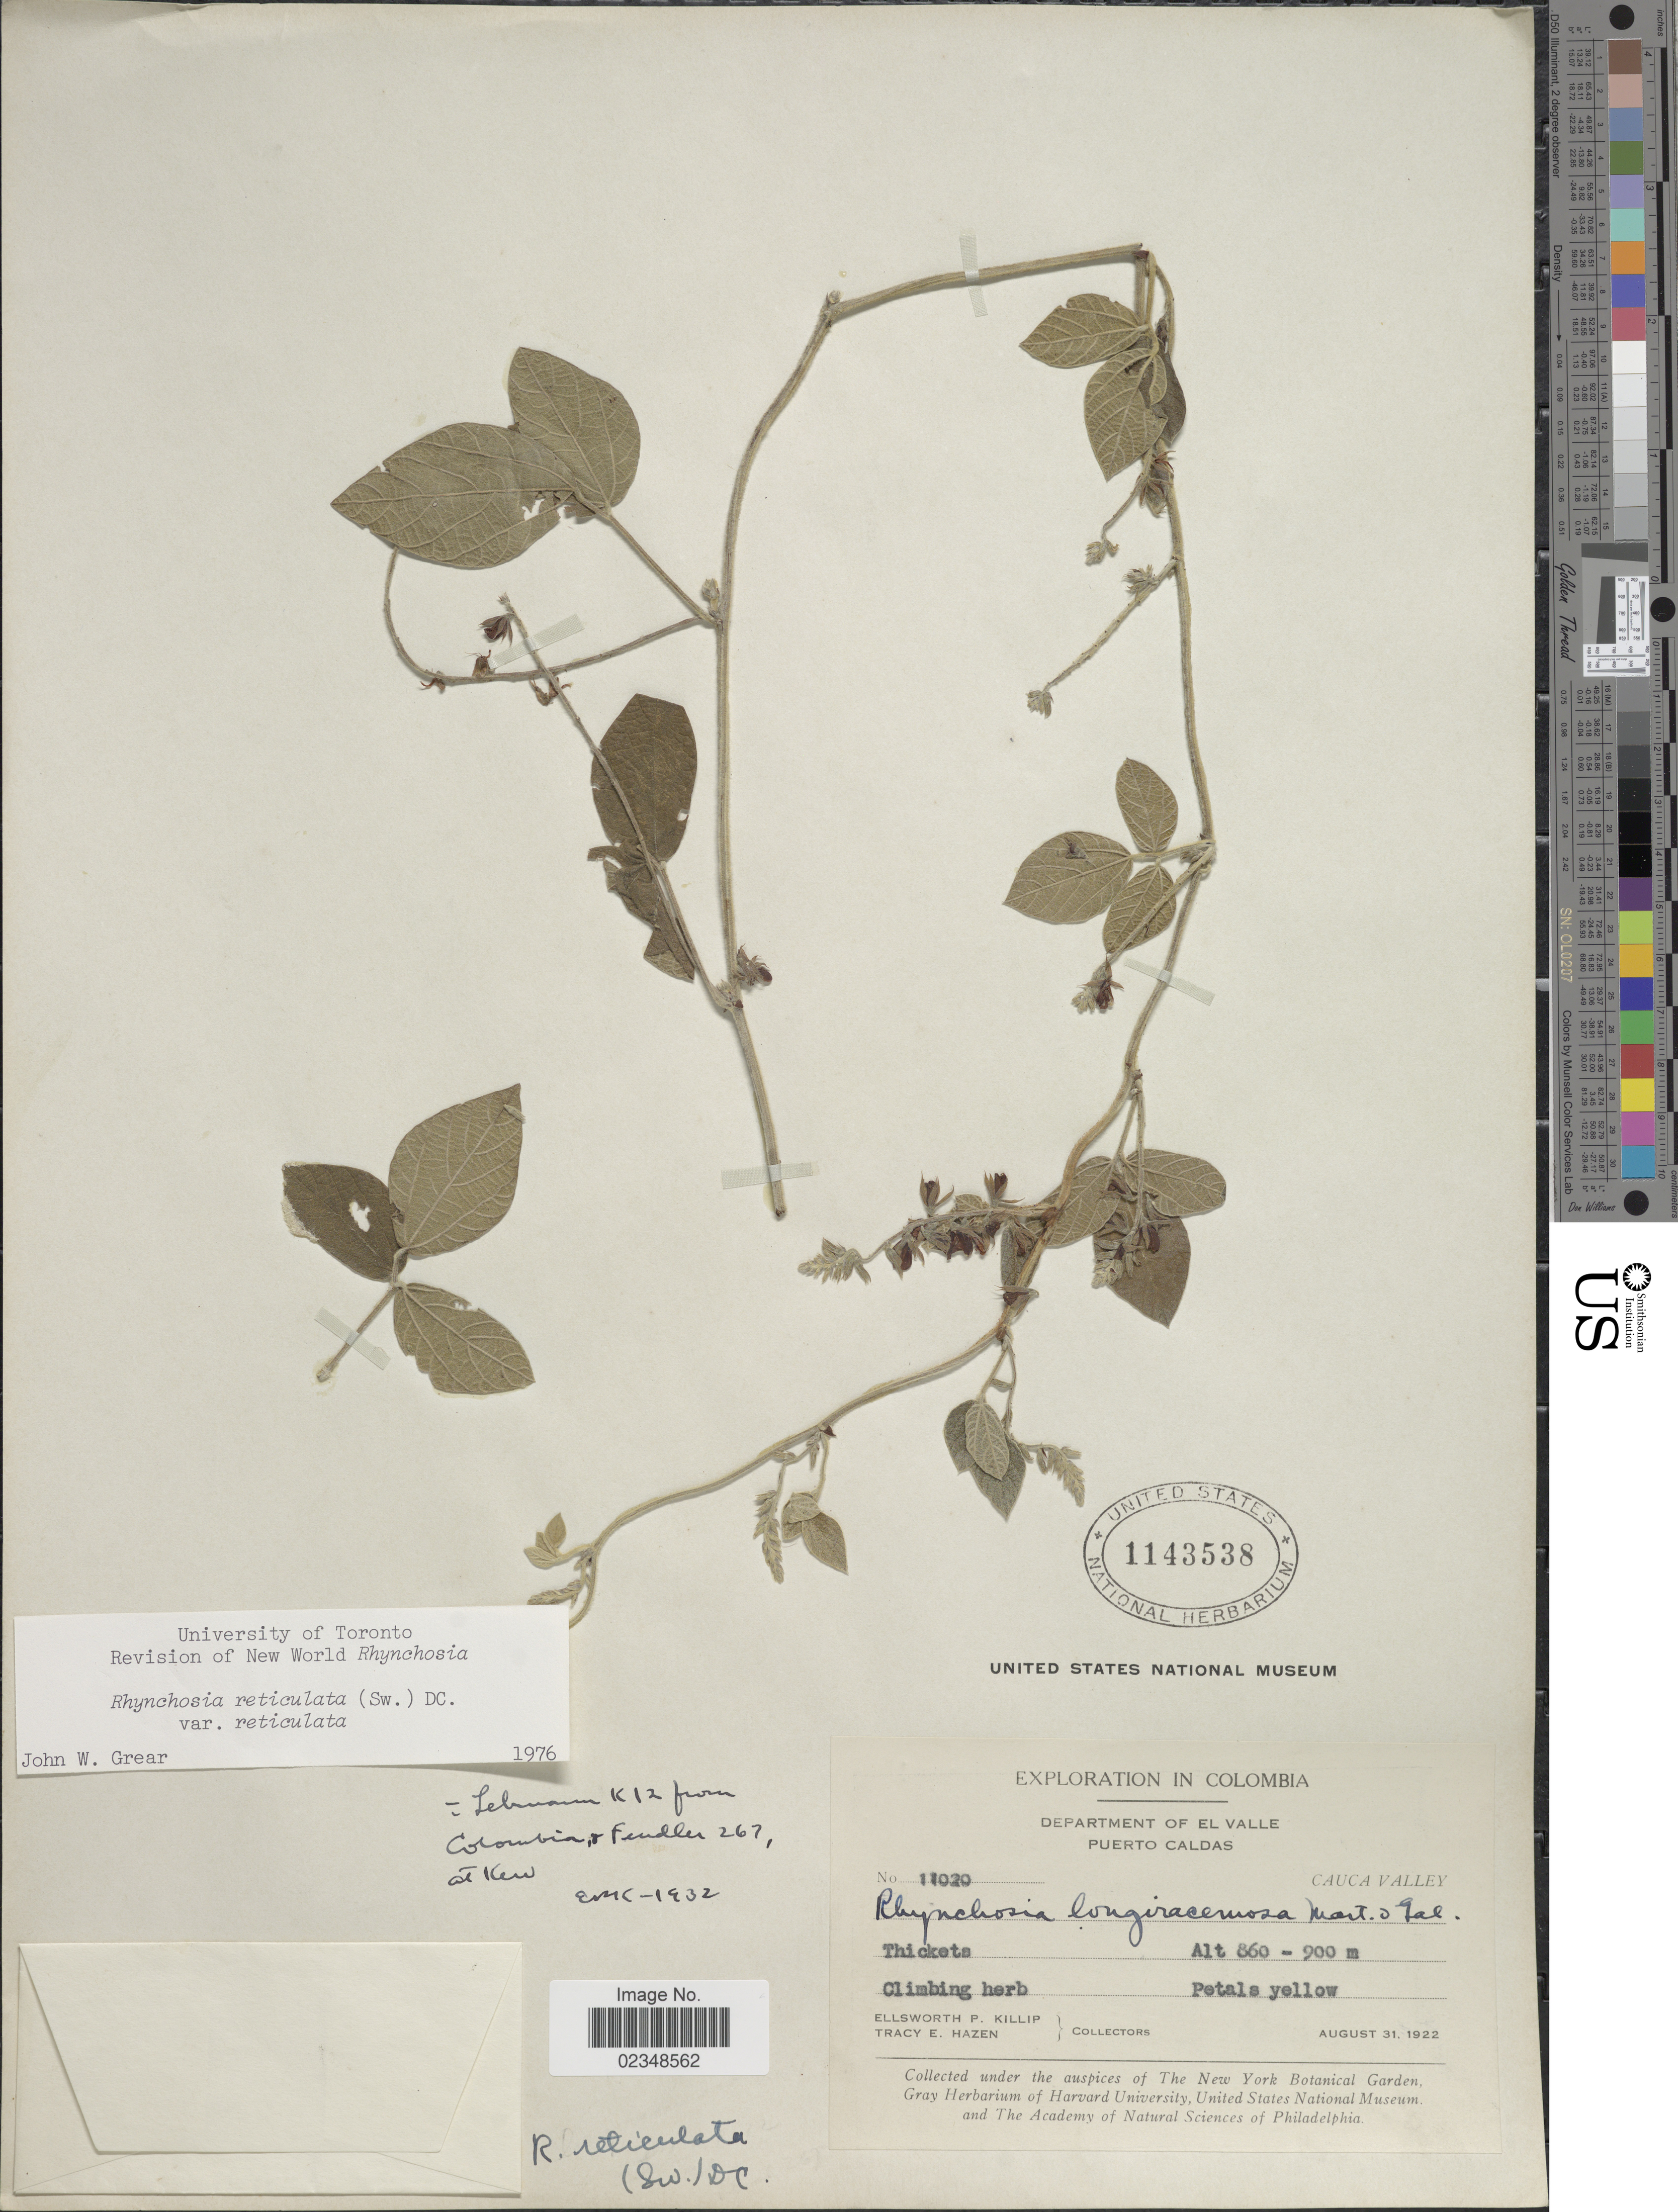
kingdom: Plantae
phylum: Tracheophyta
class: Magnoliopsida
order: Fabales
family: Fabaceae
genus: Rhynchosia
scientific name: Rhynchosia reticulata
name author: (Sw.) DC.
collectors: E. P. Killip & T. E. Hazen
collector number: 11020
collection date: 1922-08-31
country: Colombia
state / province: Valle del Cauca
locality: Department of El Valle, Puerto Caldas, Cauca Valley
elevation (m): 860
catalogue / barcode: US 1143538